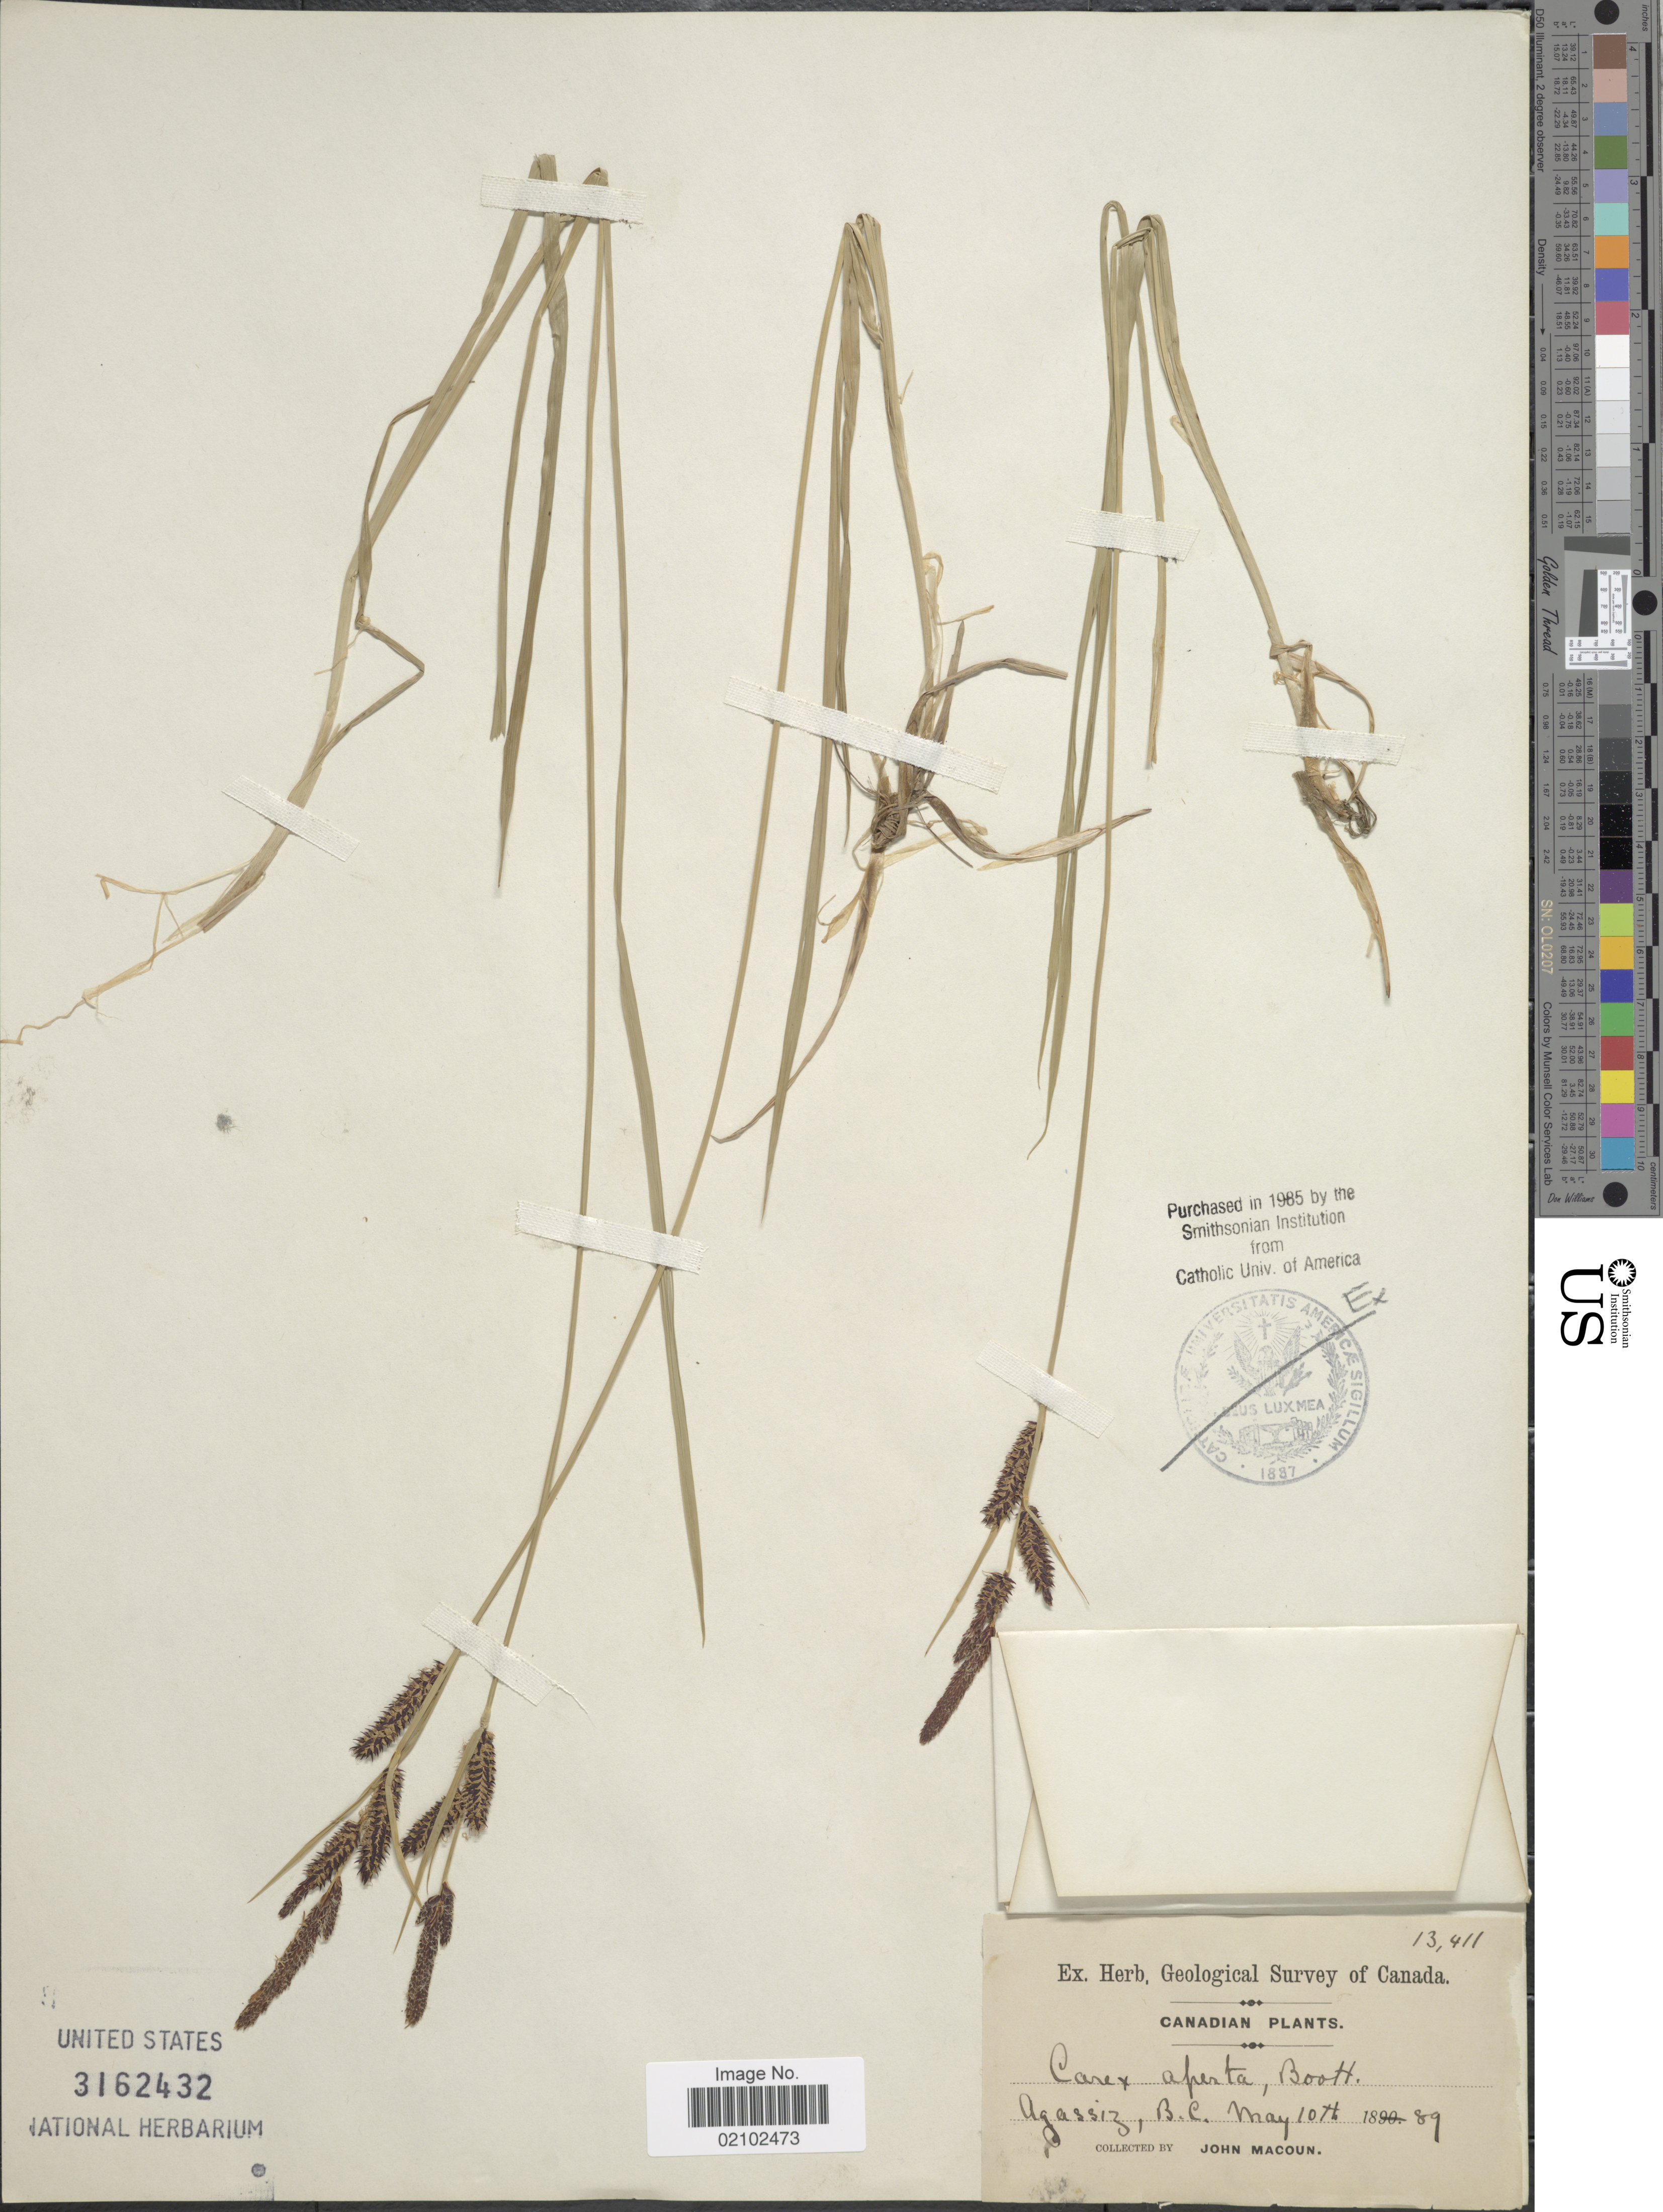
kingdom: Plantae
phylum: Tracheophyta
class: Liliopsida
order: Poales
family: Cyperaceae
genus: Carex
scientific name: Carex aperta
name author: Boott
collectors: J. Macoun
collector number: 13411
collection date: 1889-05-10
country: Canada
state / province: British Columbia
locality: Agassiz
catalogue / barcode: US 3162432